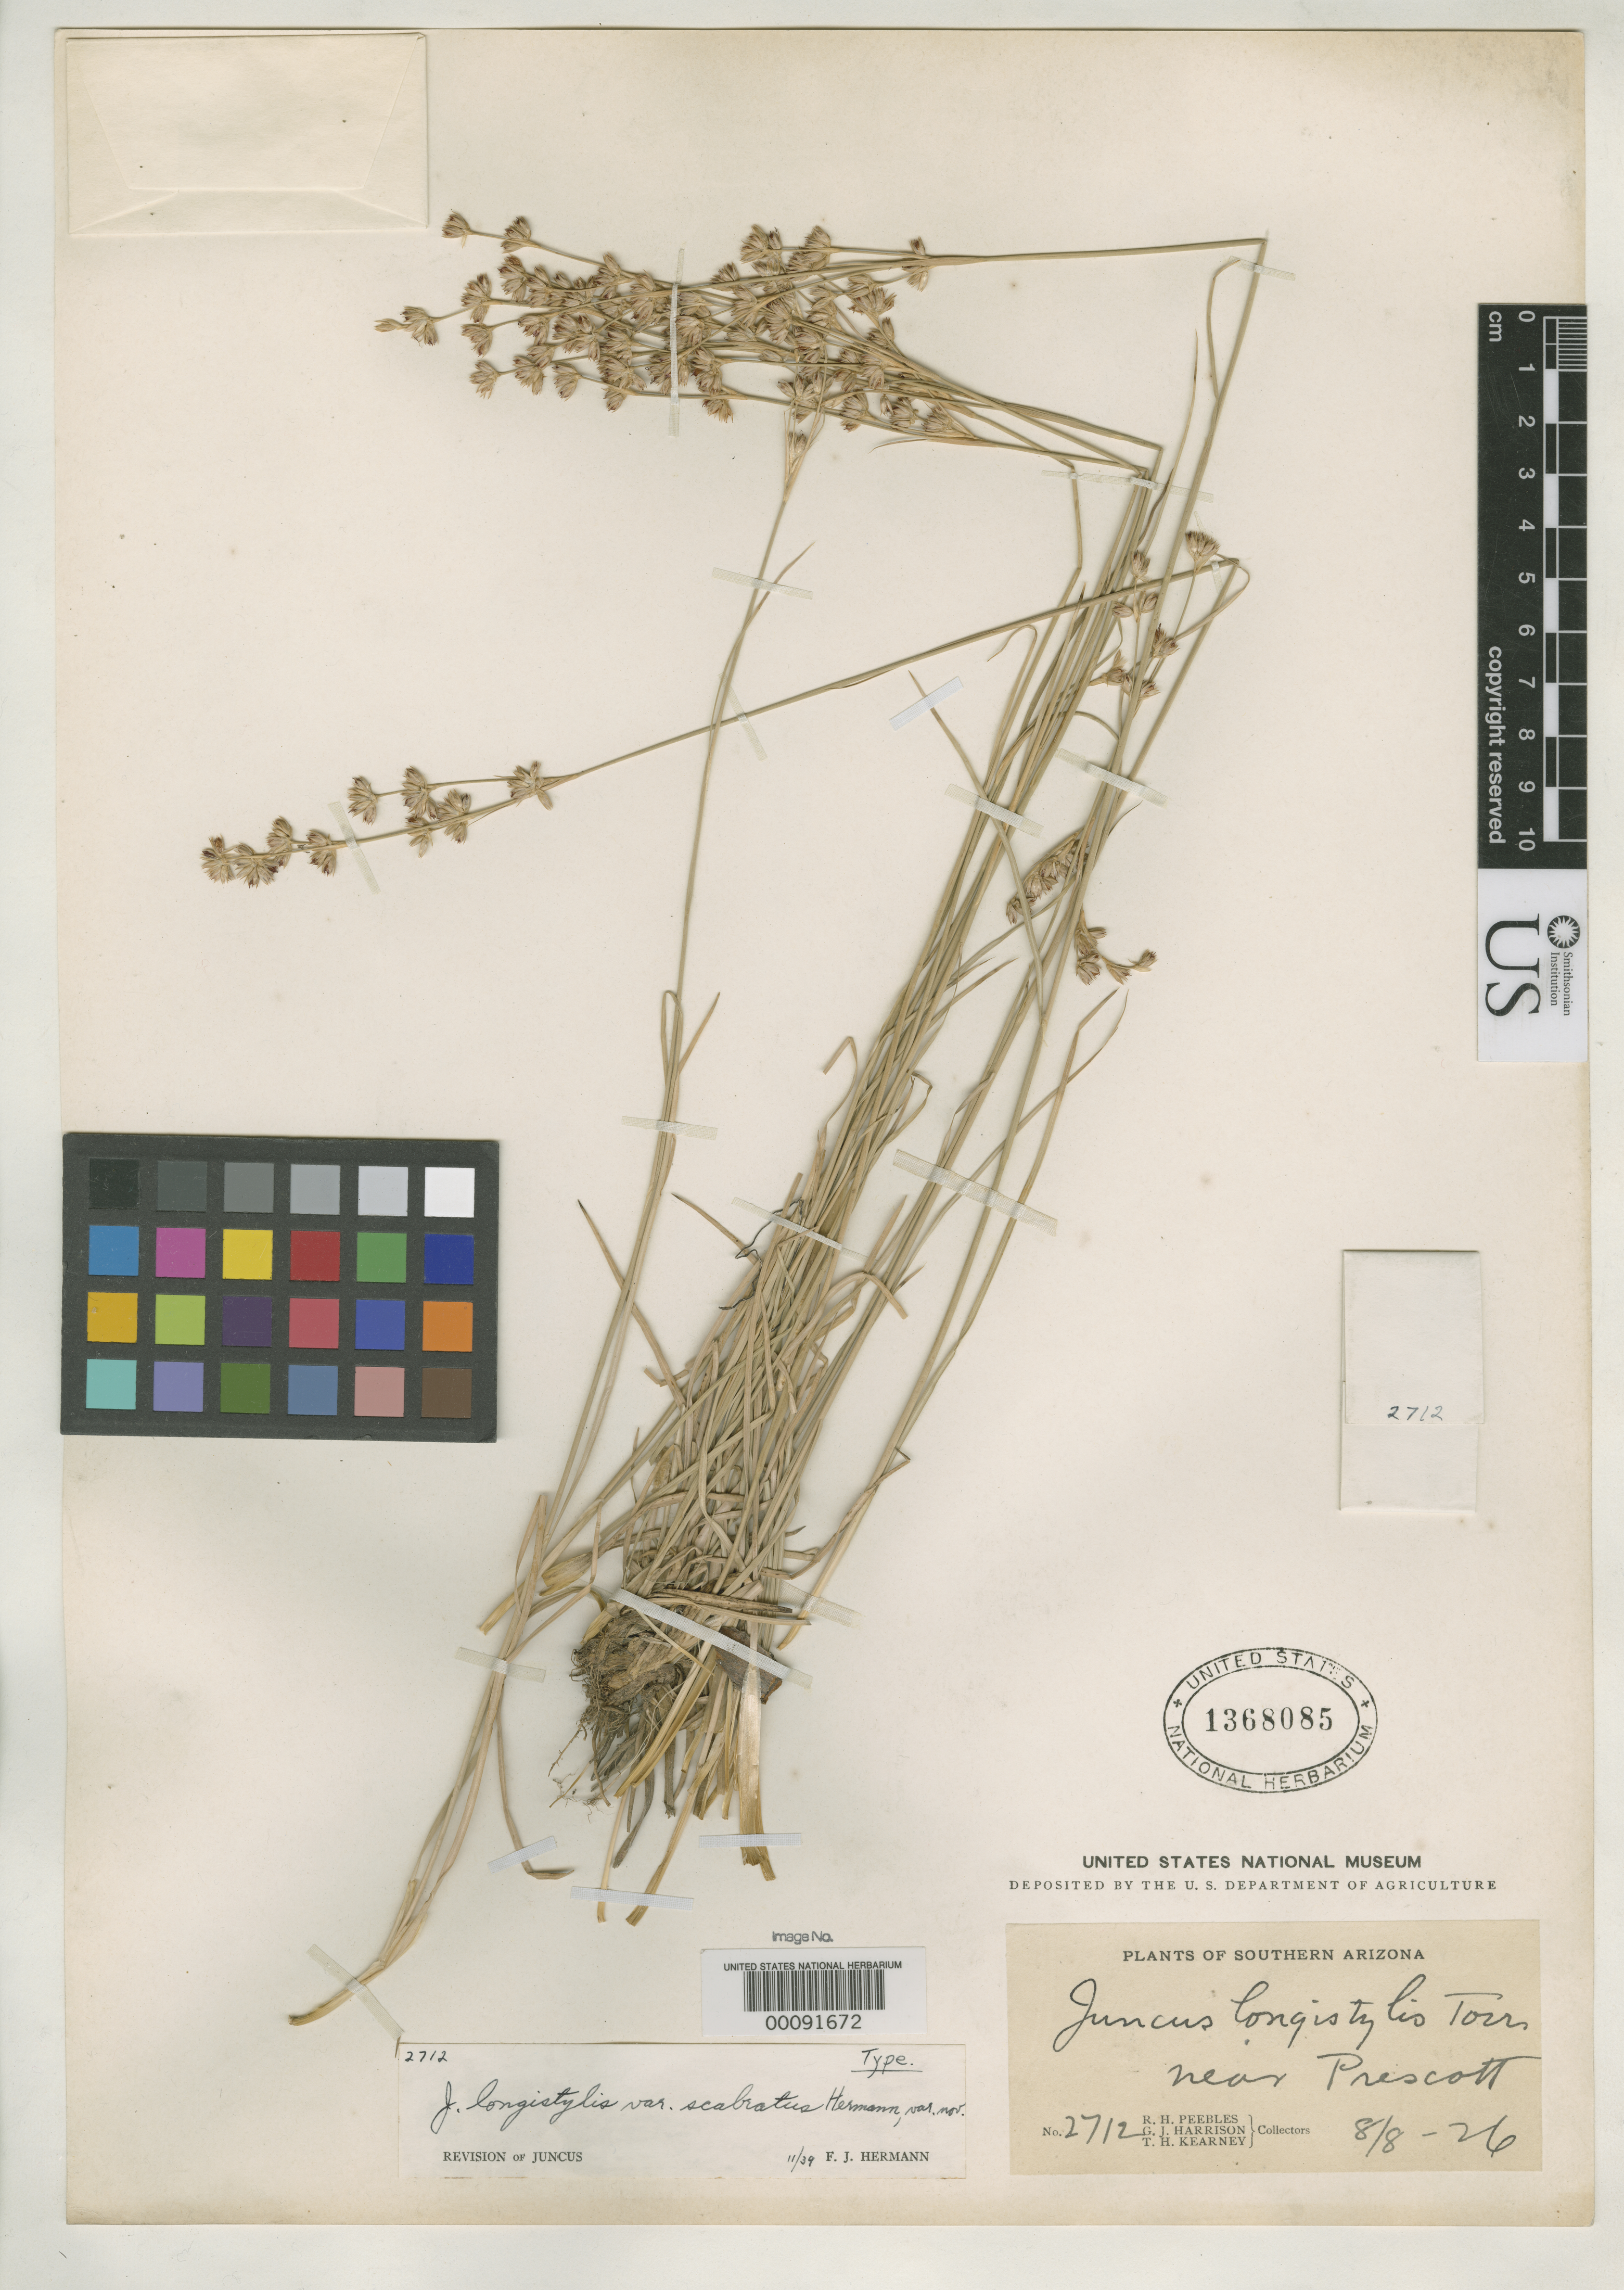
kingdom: Plantae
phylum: Tracheophyta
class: Liliopsida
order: Poales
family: Juncaceae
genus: Juncus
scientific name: Juncus longistylis var. scabratus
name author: F.J. Herm.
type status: Holotype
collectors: R. H. Peebles, G. J. Harrison & T. H. Kearney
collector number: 2712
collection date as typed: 08 Aug 1926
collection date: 1926-08-08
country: United States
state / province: Arizona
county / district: Yavapai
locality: Near Prescott.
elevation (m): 1631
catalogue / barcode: US 1368085